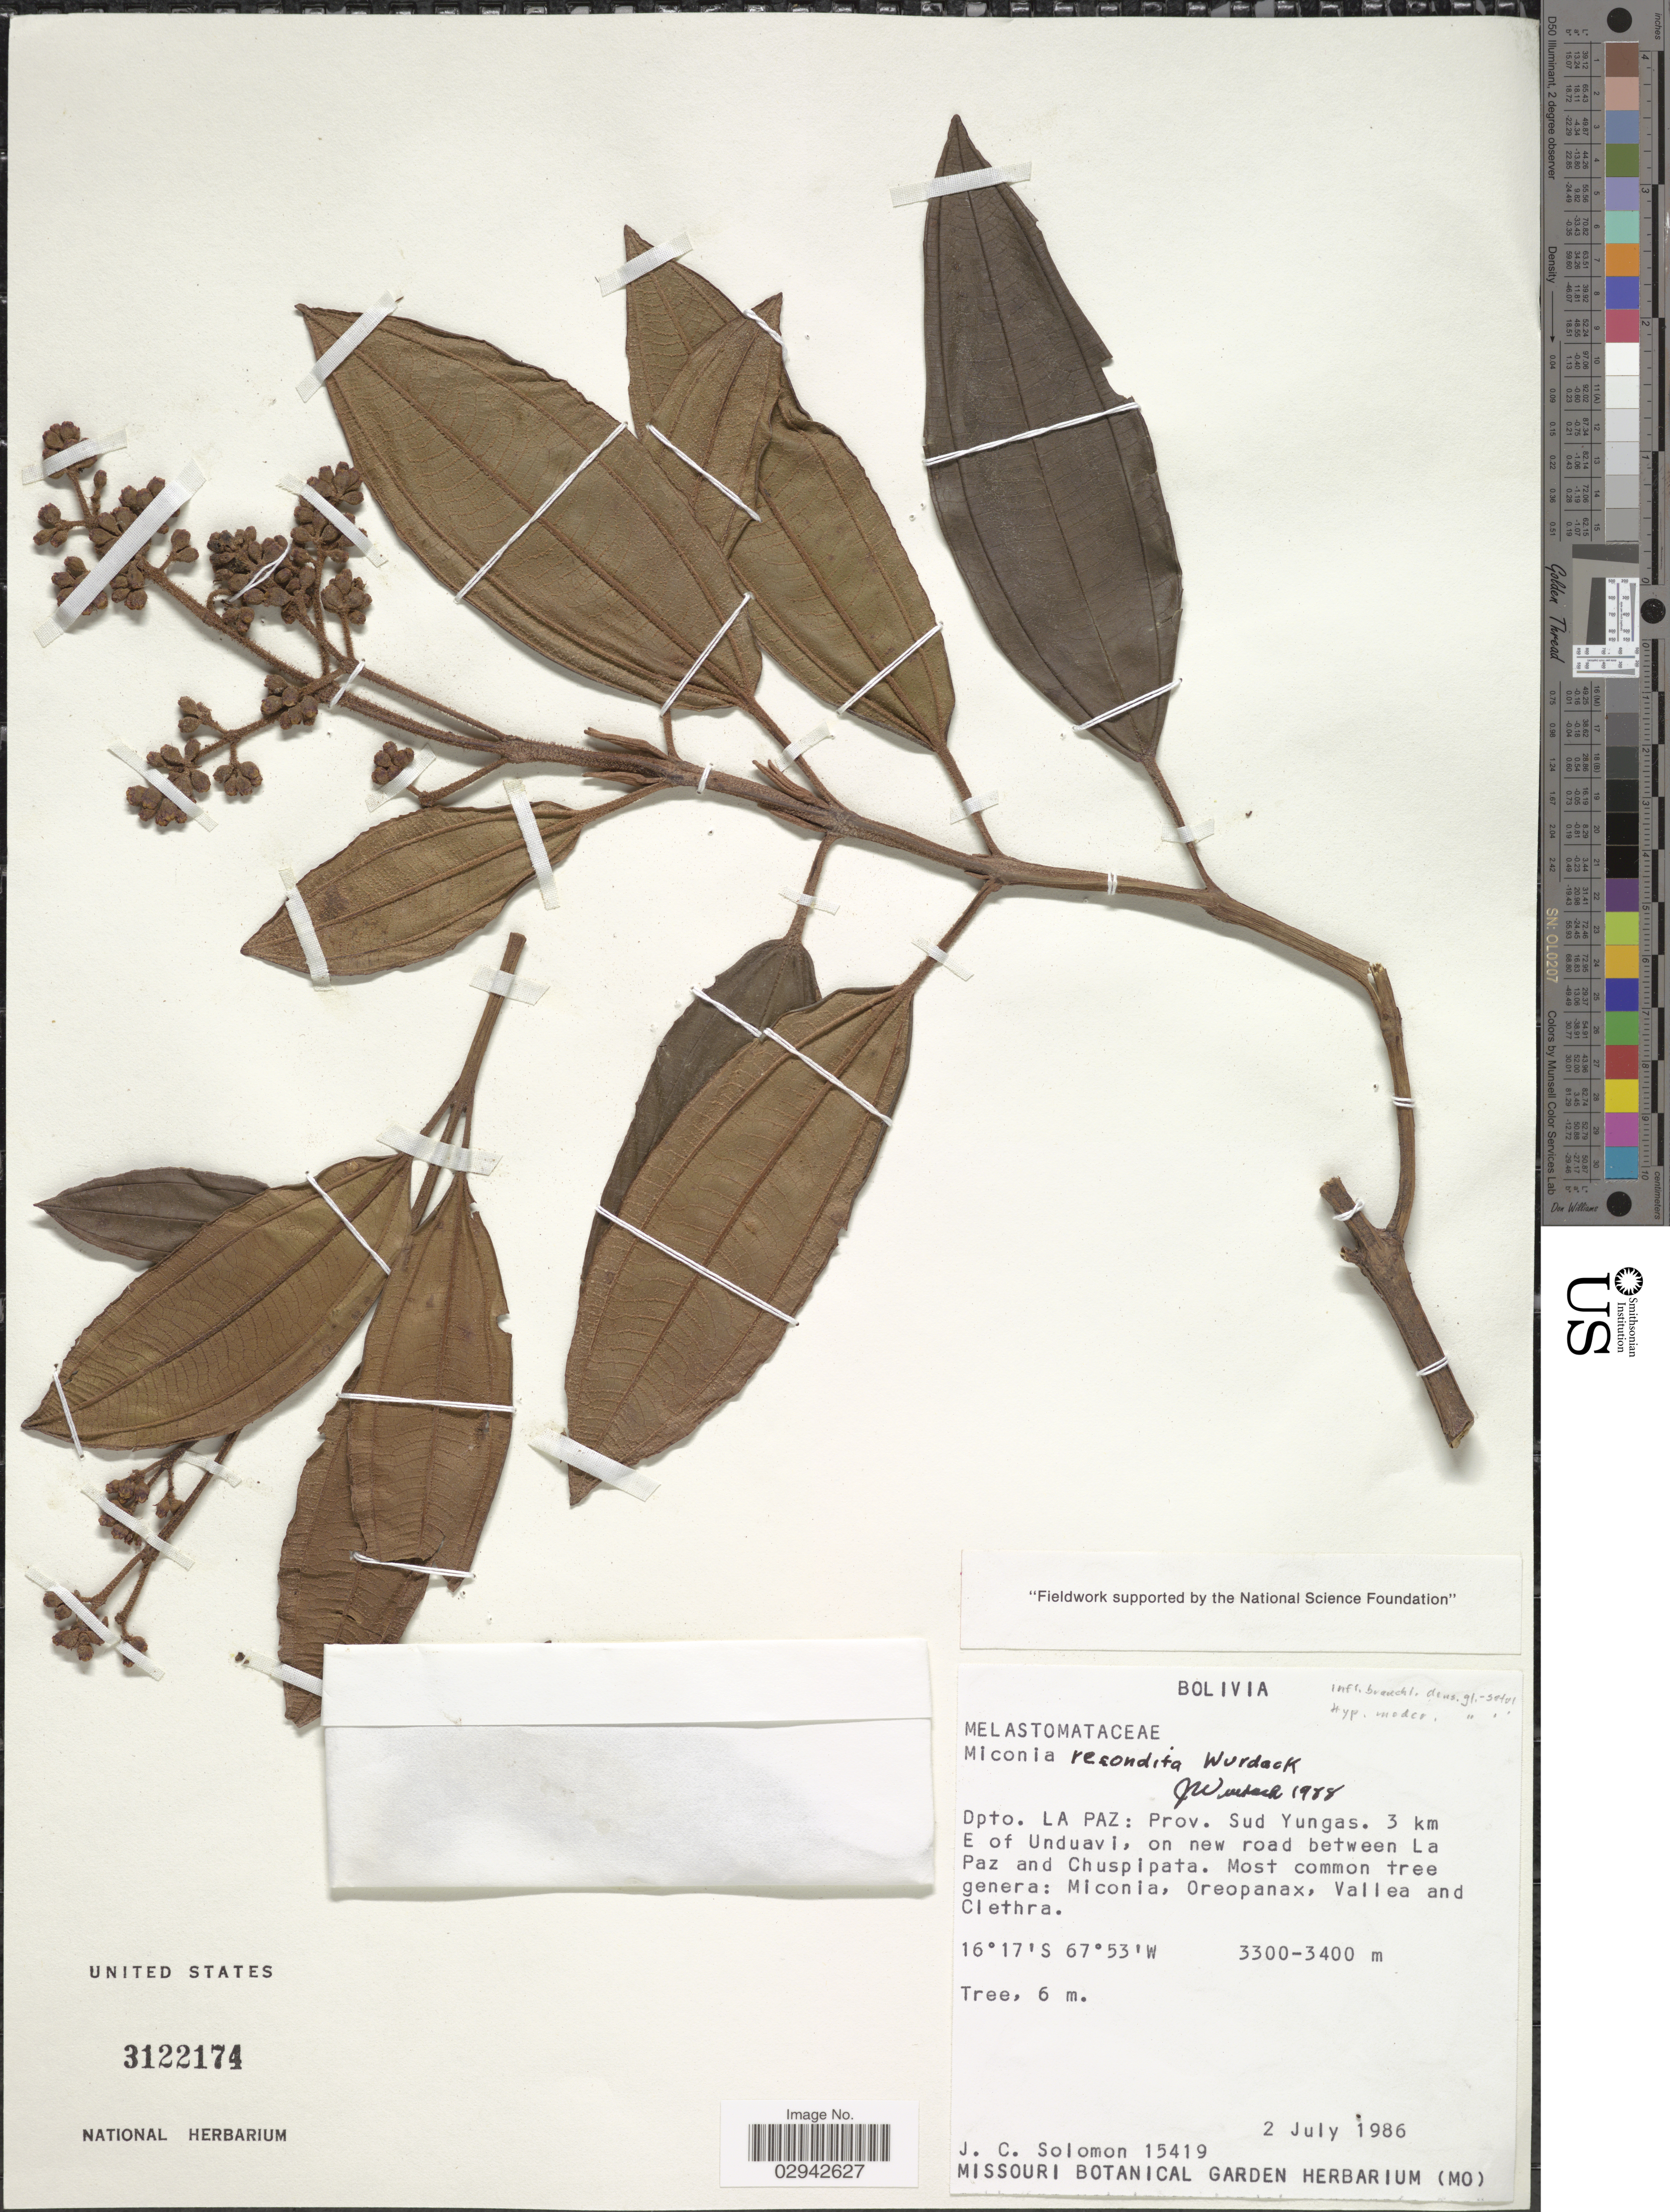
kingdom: Plantae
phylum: Tracheophyta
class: Magnoliopsida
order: Myrtales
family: Melastomataceae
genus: Miconia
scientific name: Miconia recondita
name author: Wurdack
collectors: J. C. Solomon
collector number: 15419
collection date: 1986-07-02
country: Bolivia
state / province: La Paz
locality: Dpto. La Paz: Prov. Nor Yungas, 3 km E of Unduavi, on new road between La Paz and Chuspipata.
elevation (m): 3300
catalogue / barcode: US 3122174